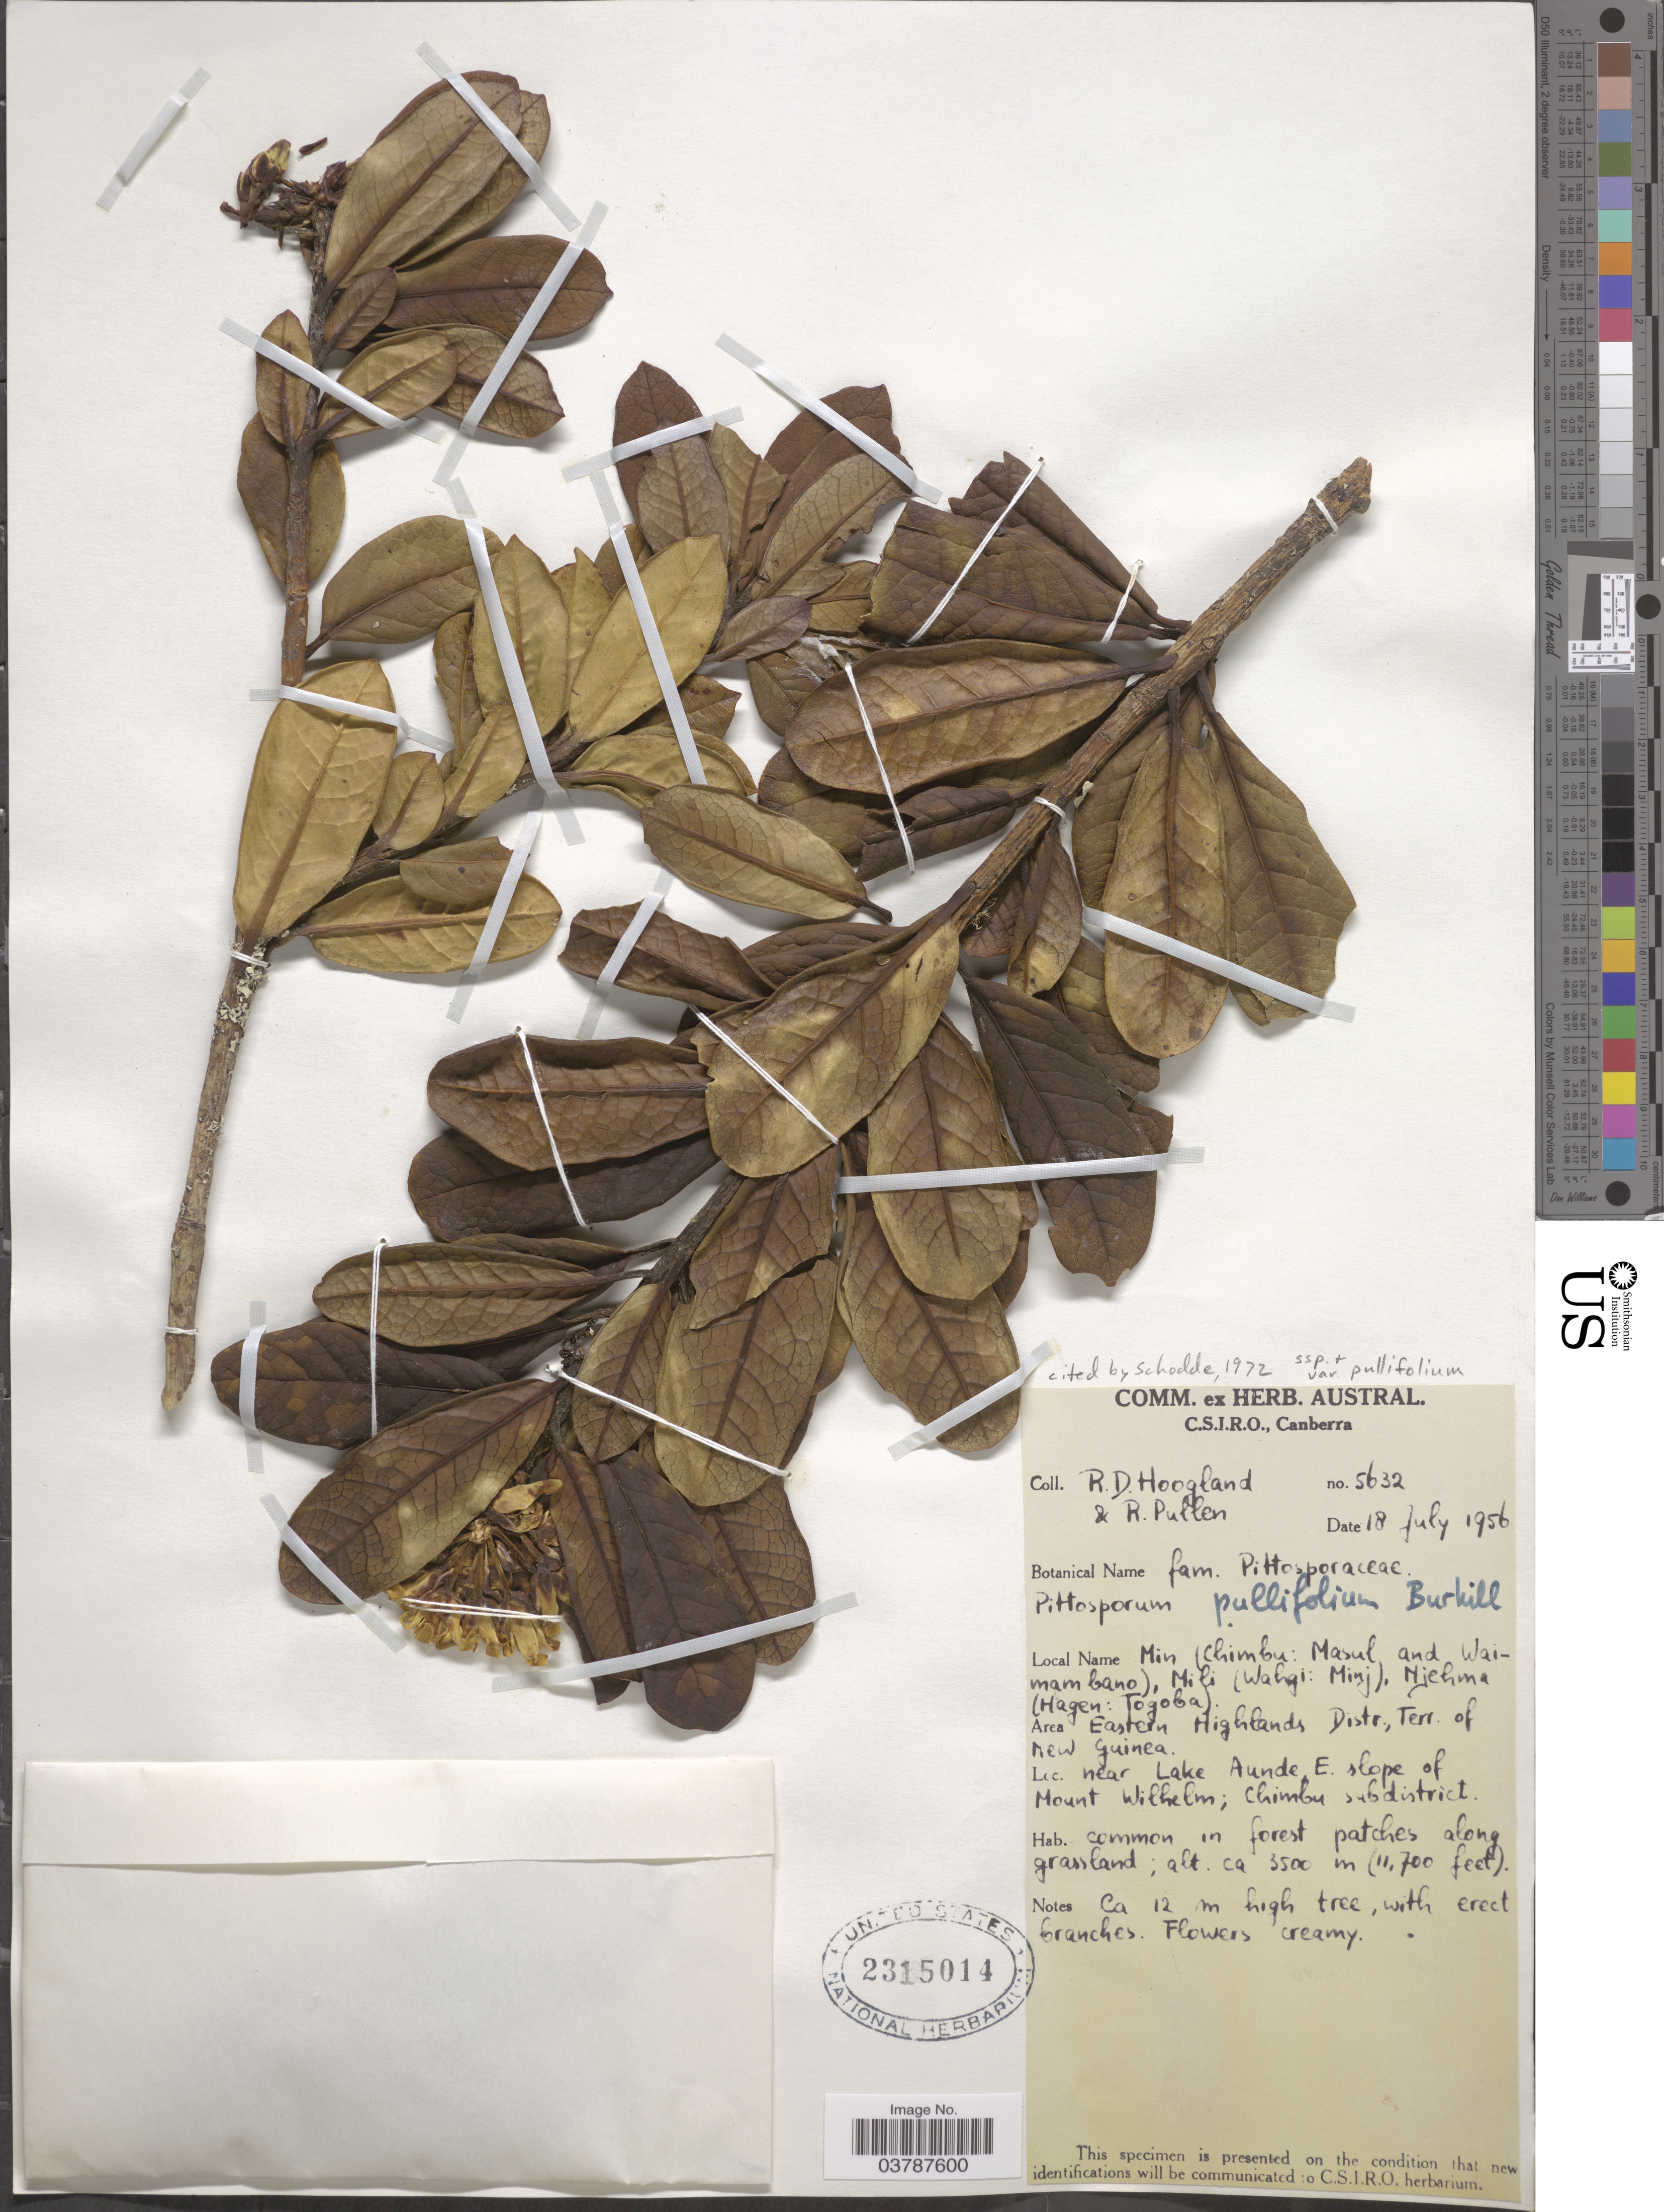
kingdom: Plantae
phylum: Tracheophyta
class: Magnoliopsida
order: Apiales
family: Pittosporaceae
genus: Pittosporum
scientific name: Pittosporum pullifolium subsp. pullifolium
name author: Burkill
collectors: R. D. Hoogland & R. Pullen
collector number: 5632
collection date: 1956-07-18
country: Papua New Guinea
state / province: Chimbu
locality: Area Eastern Highlands Distr., Terr. of New Guinea. Near Lake Aunde E. slope of Mount Wilhelm, Chimbu subdistrict.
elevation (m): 3500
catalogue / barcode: US 2315014